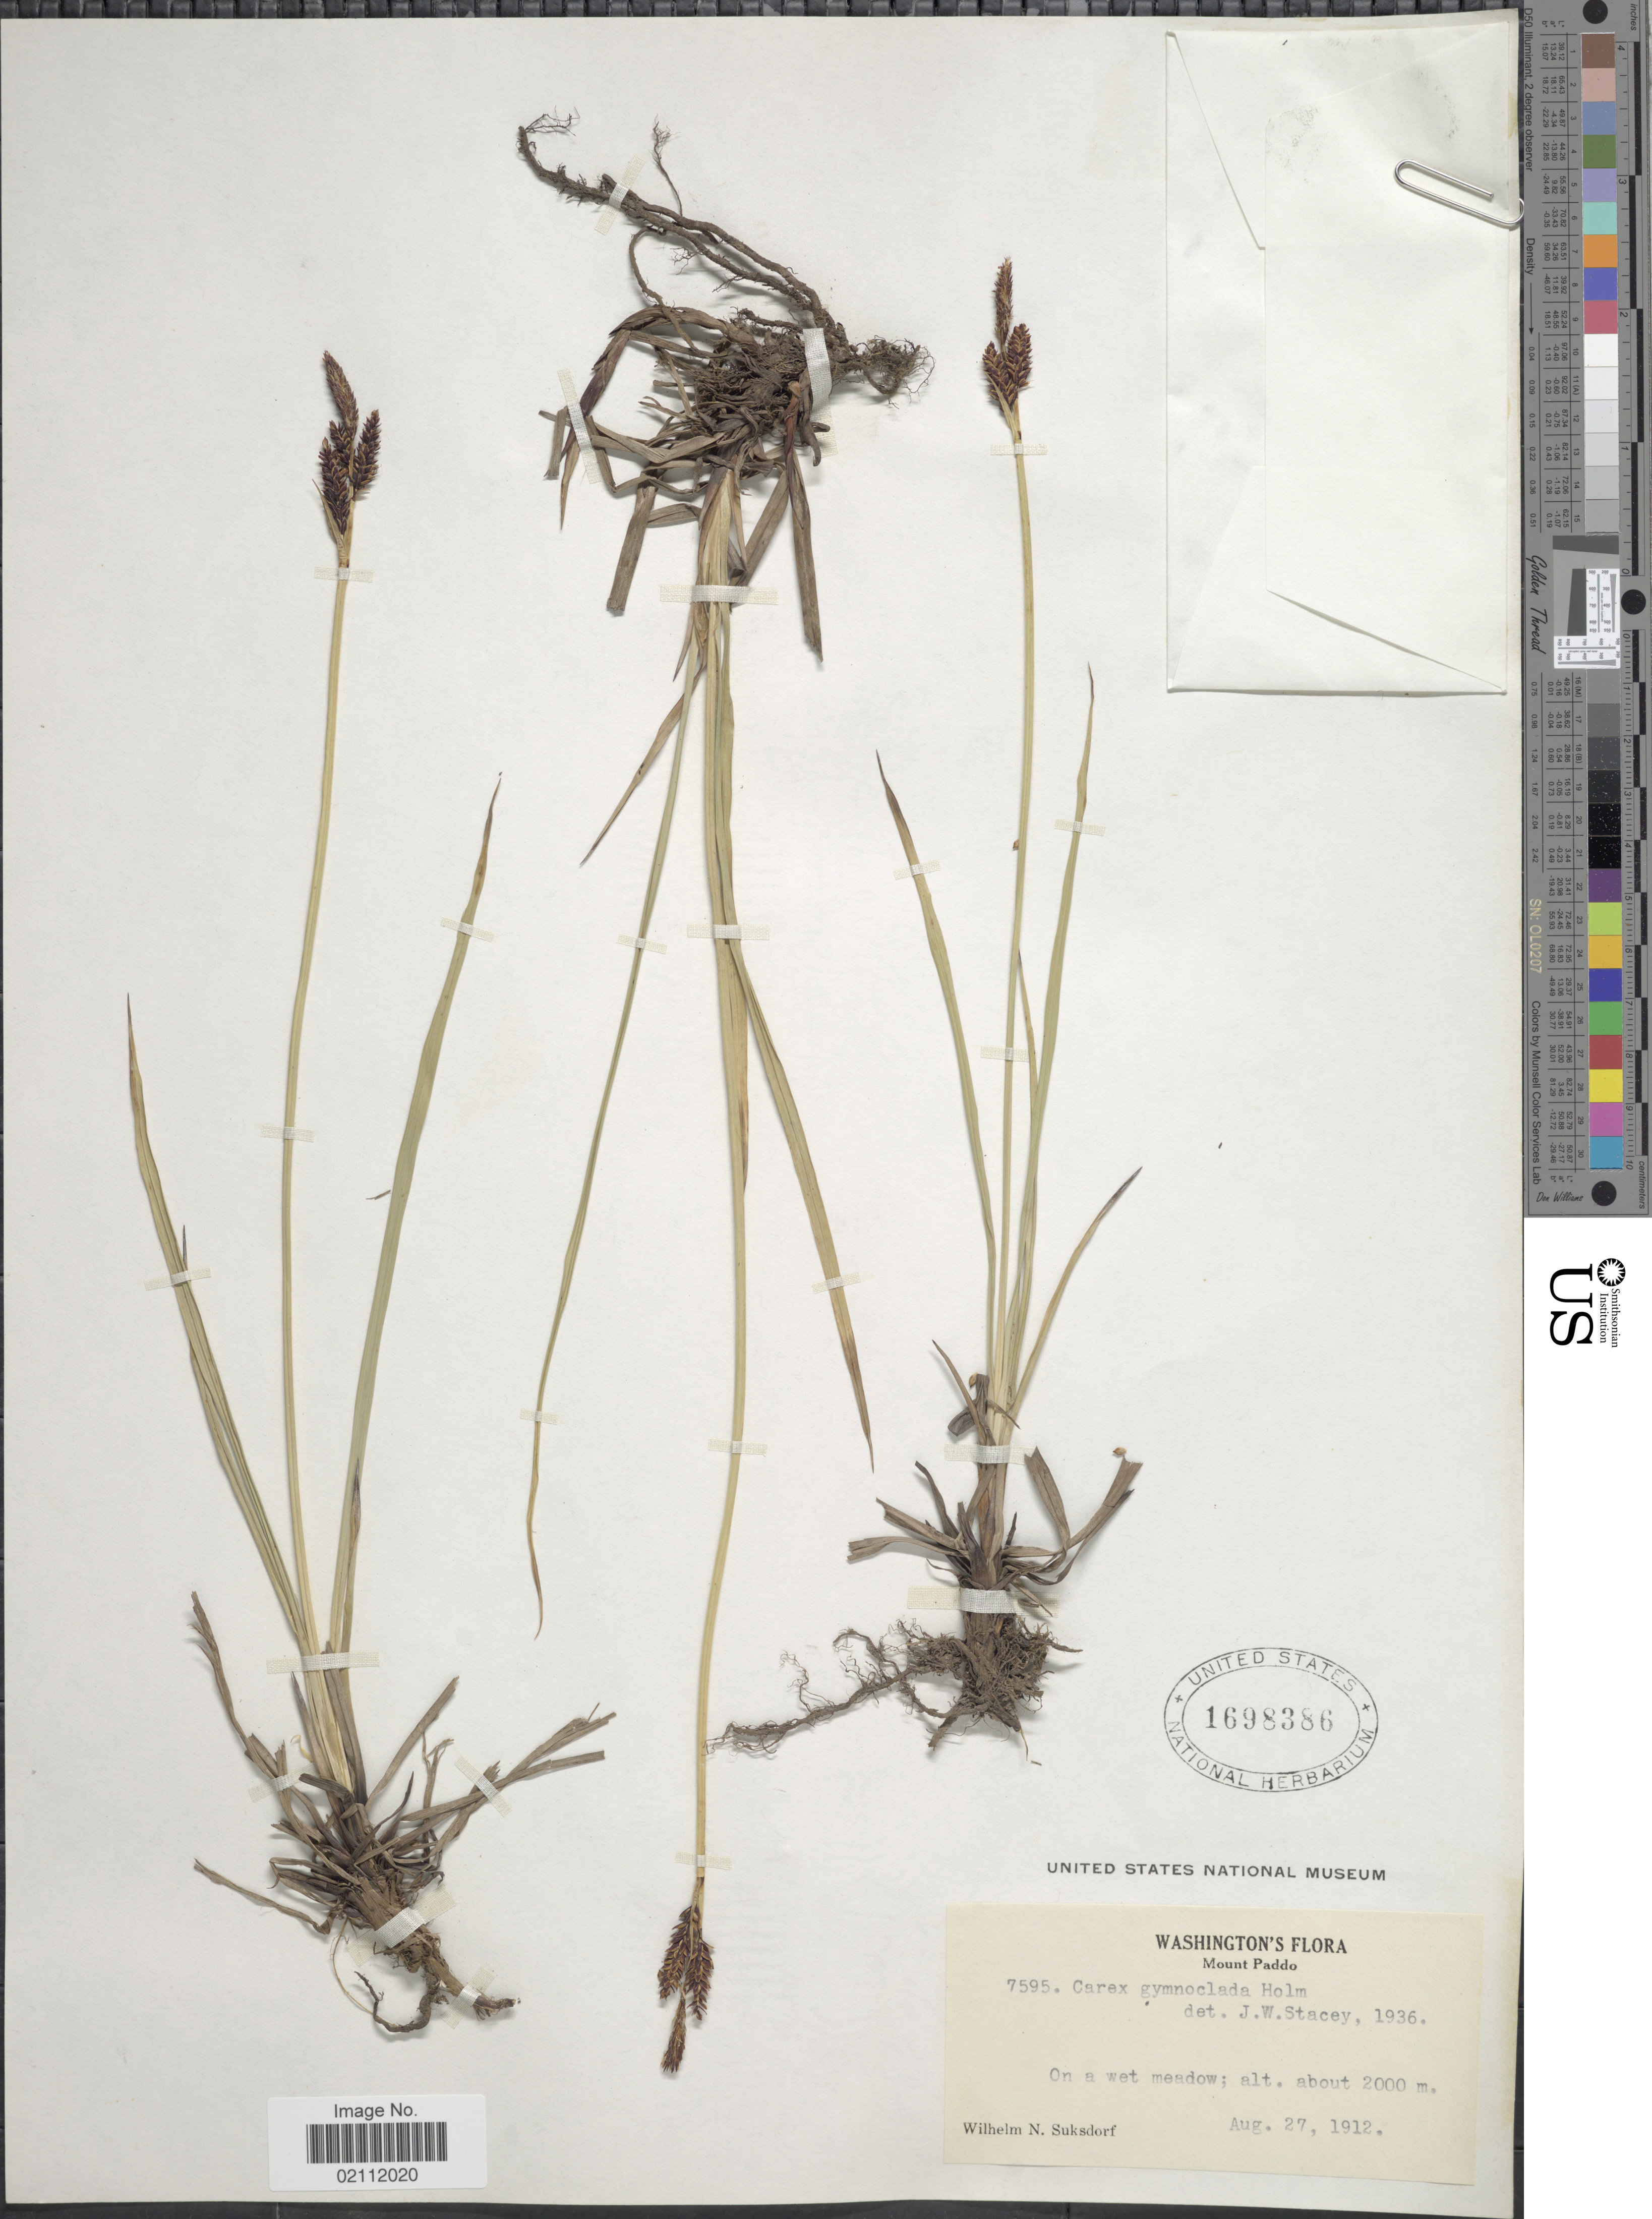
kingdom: Plantae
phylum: Tracheophyta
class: Liliopsida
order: Poales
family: Cyperaceae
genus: Carex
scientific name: Carex scopulorum var. bracteosa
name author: (L.H. Bailey) F.J. Herm.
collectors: W. N. Suksdorf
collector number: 7595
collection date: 1912-08-27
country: United States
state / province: Washington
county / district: Skamania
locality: Mount Paddo.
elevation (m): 2000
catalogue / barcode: US 1698386